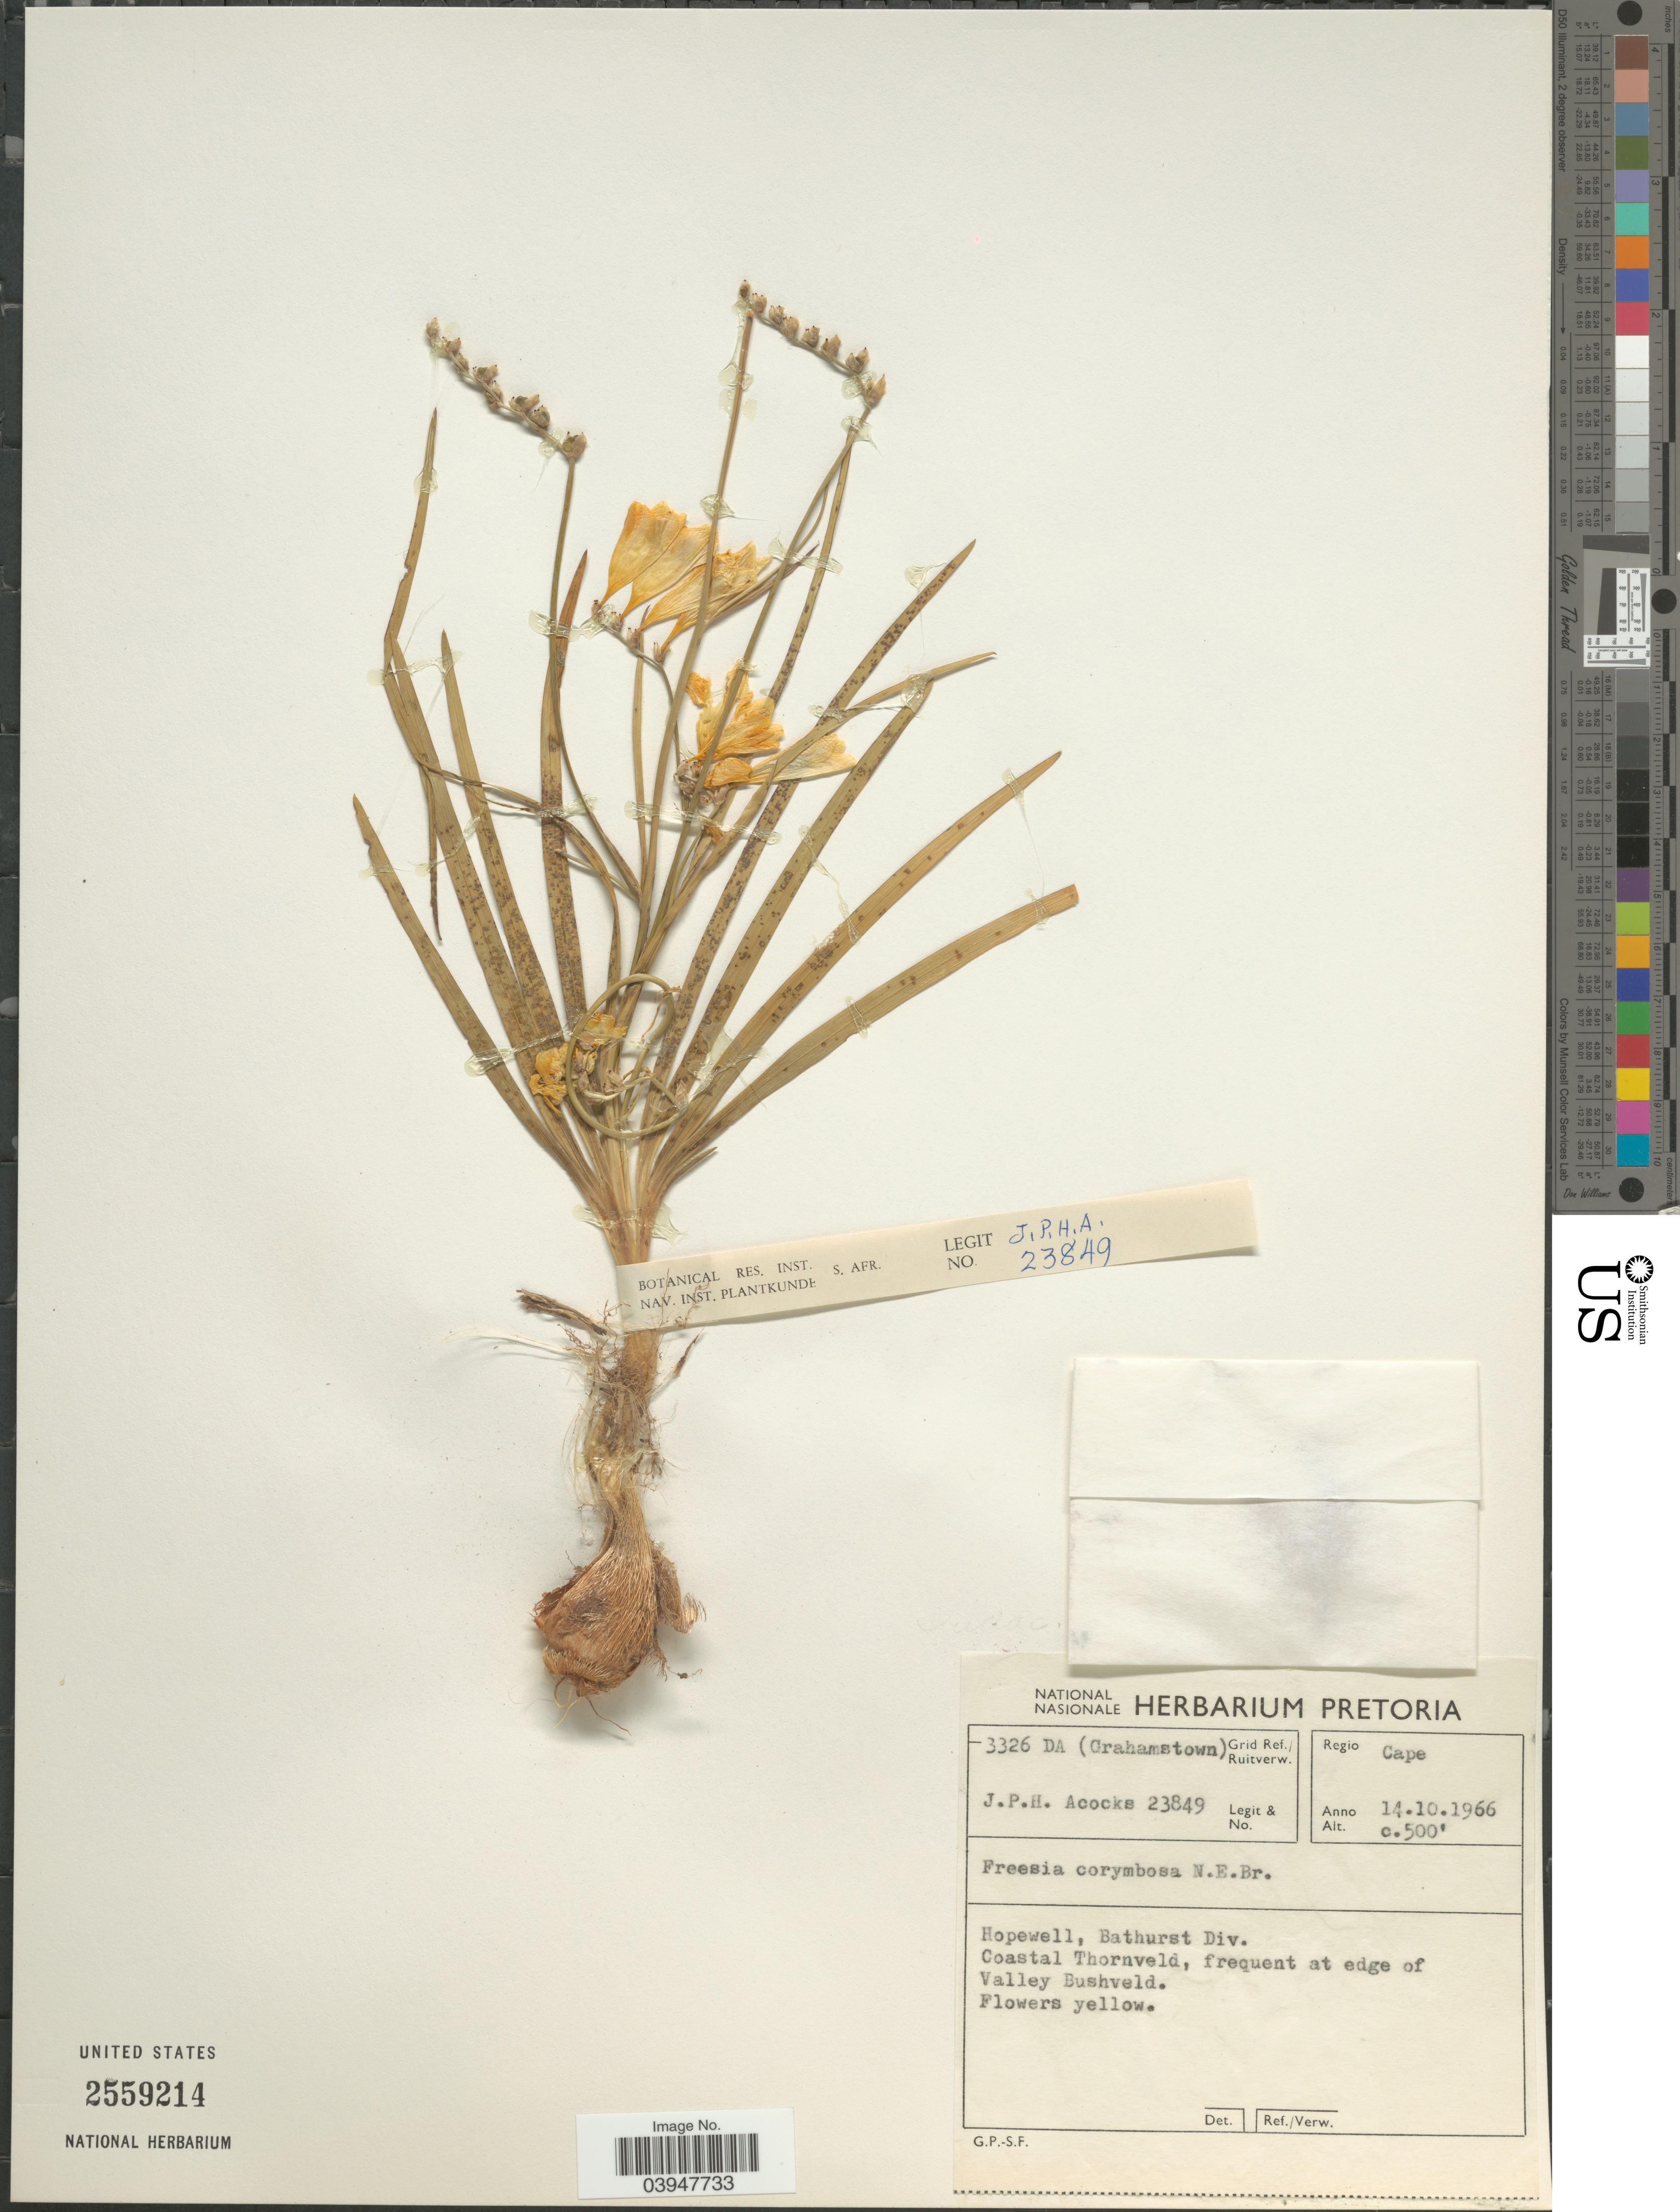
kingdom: Plantae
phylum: Tracheophyta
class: Liliopsida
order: Asparagales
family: Iridaceae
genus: Freesia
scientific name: Freesia corymbosa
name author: (Burm. f.) N.E. Br.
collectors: J. P. Acocks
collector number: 23849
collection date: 1966-10-14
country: South Africa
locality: Grid Ref./ Ruitverw. 3326 DA (Grahamstown). Regio cape. Hopewell, Bathurst Div. Coastal Thornveld, frequent at edge of Valley Bushveld.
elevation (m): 152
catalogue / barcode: US 2559214